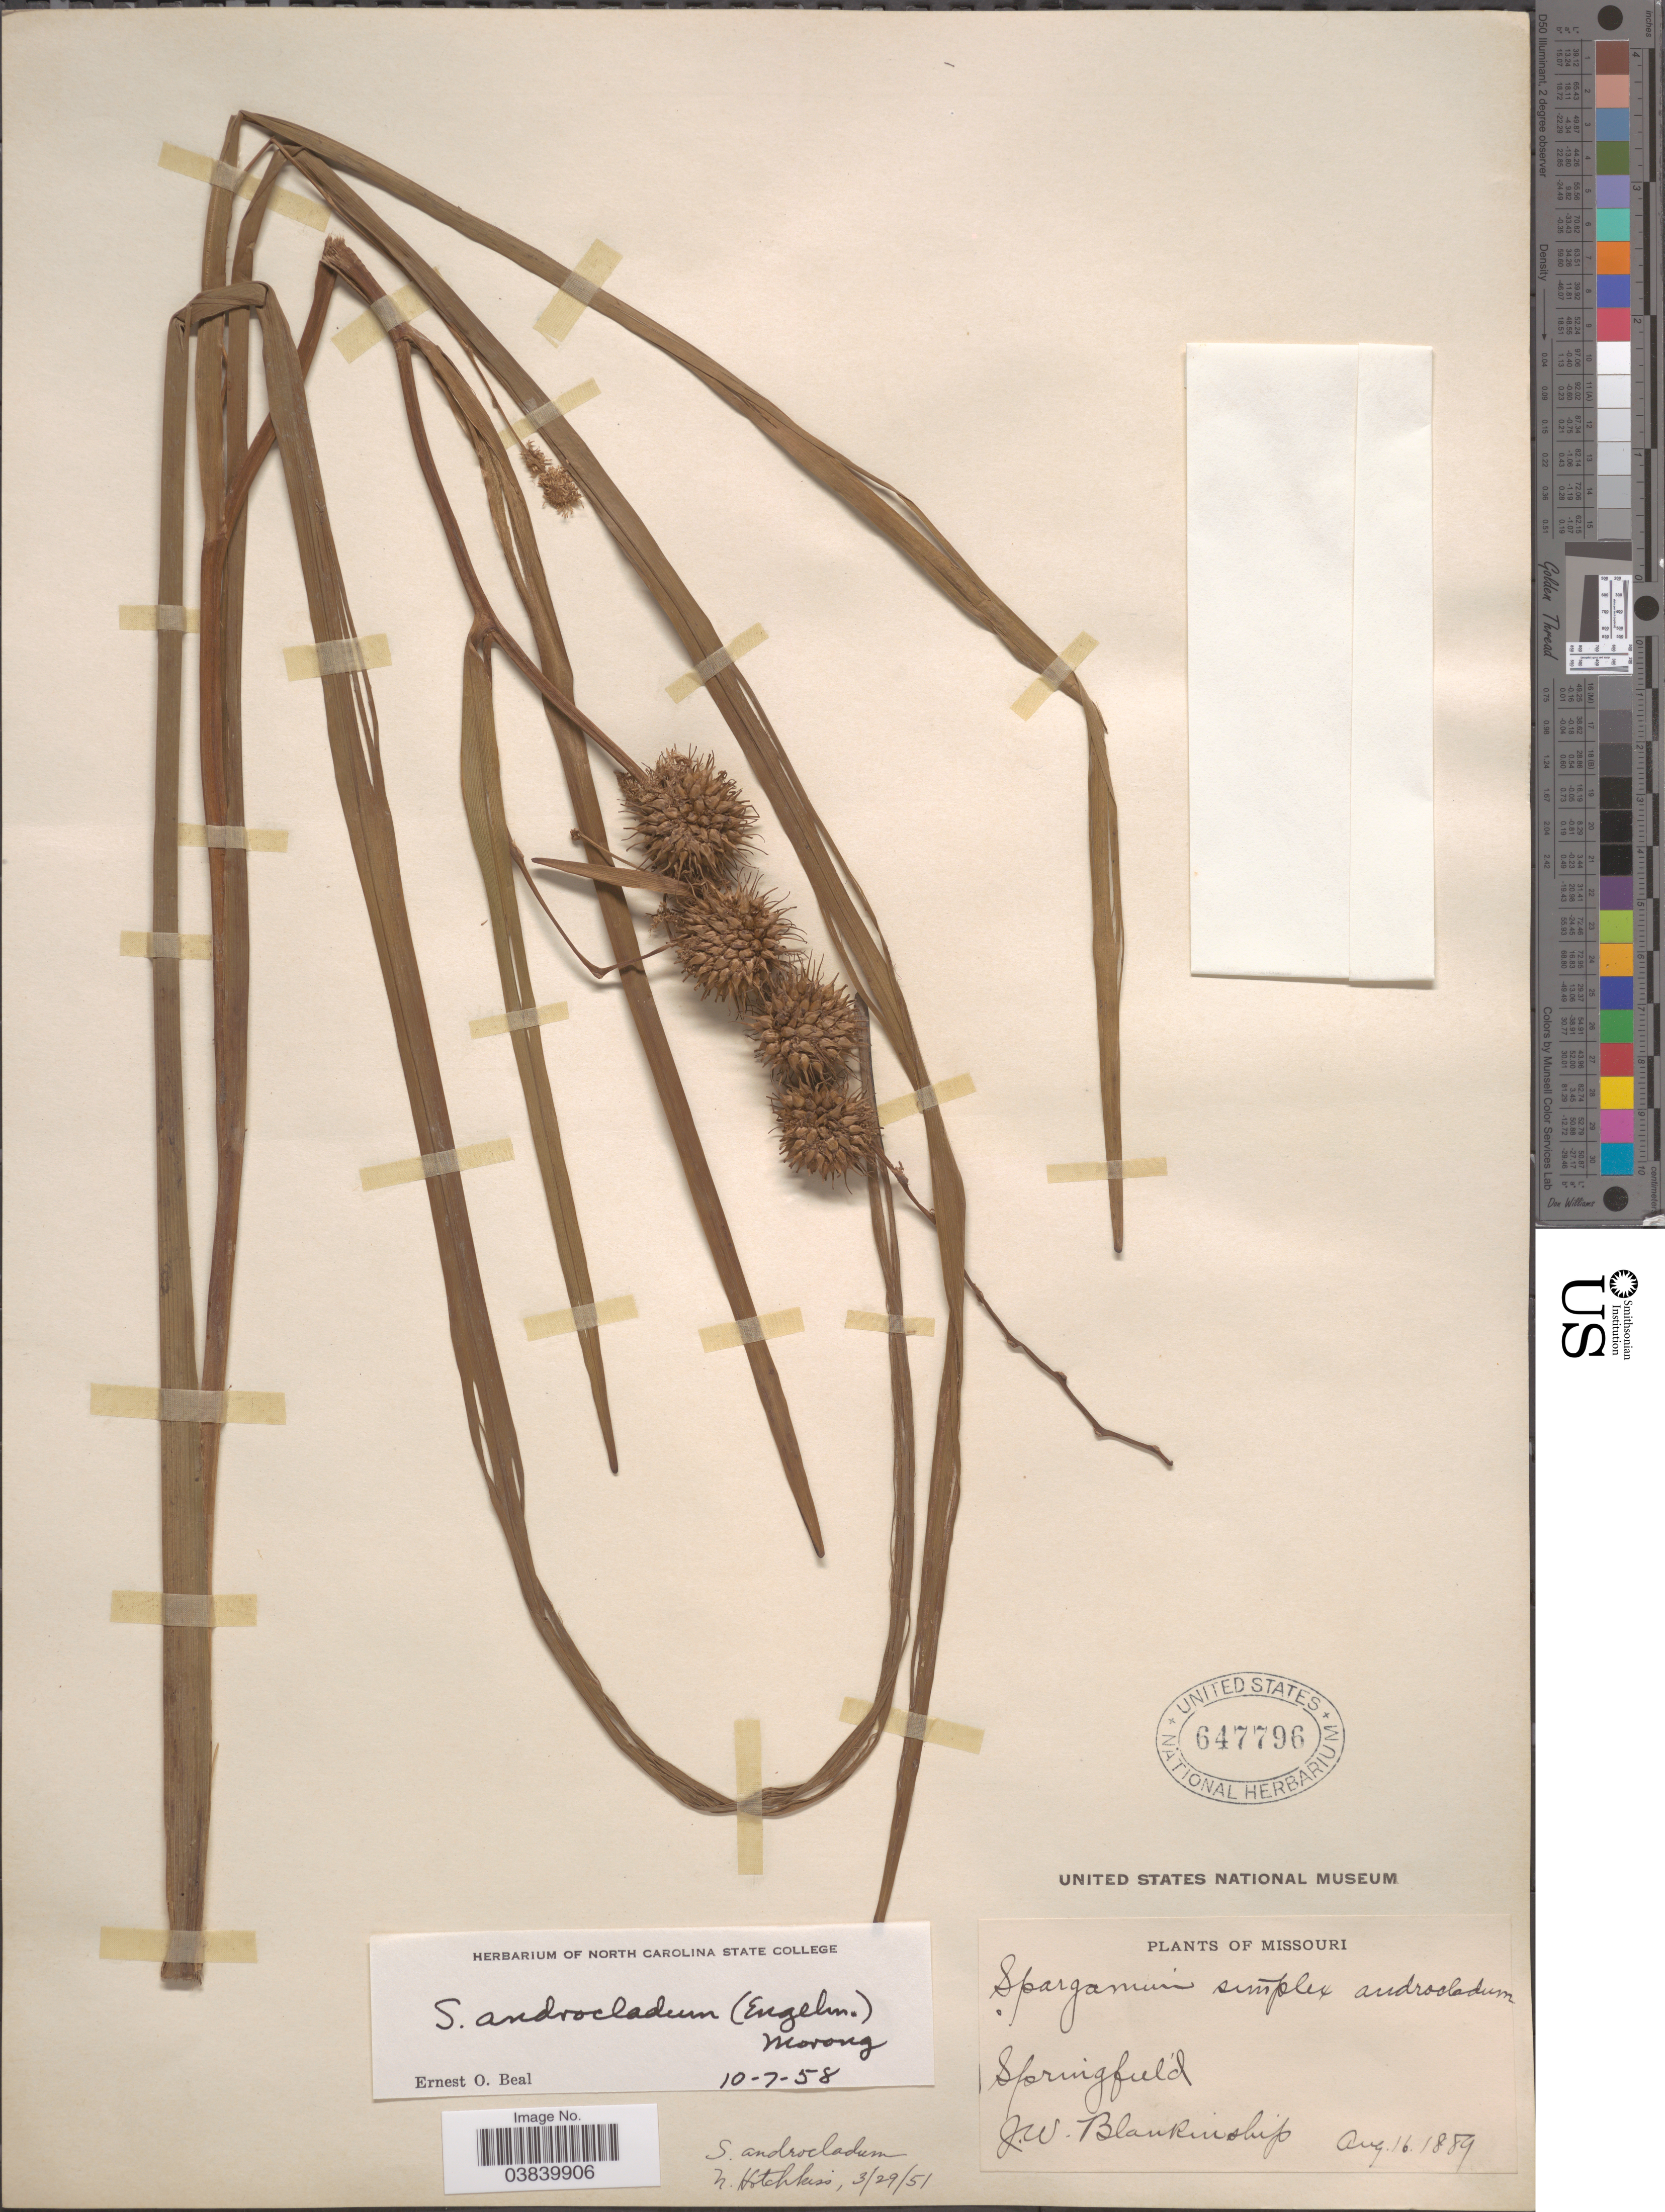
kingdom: Plantae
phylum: Tracheophyta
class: Liliopsida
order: Poales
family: Typhaceae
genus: Sparganium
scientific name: Sparganium androcladum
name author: Morong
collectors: J. W. Blankinship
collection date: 1889-08-16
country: United States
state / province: Missouri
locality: Springfield.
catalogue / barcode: US 647796